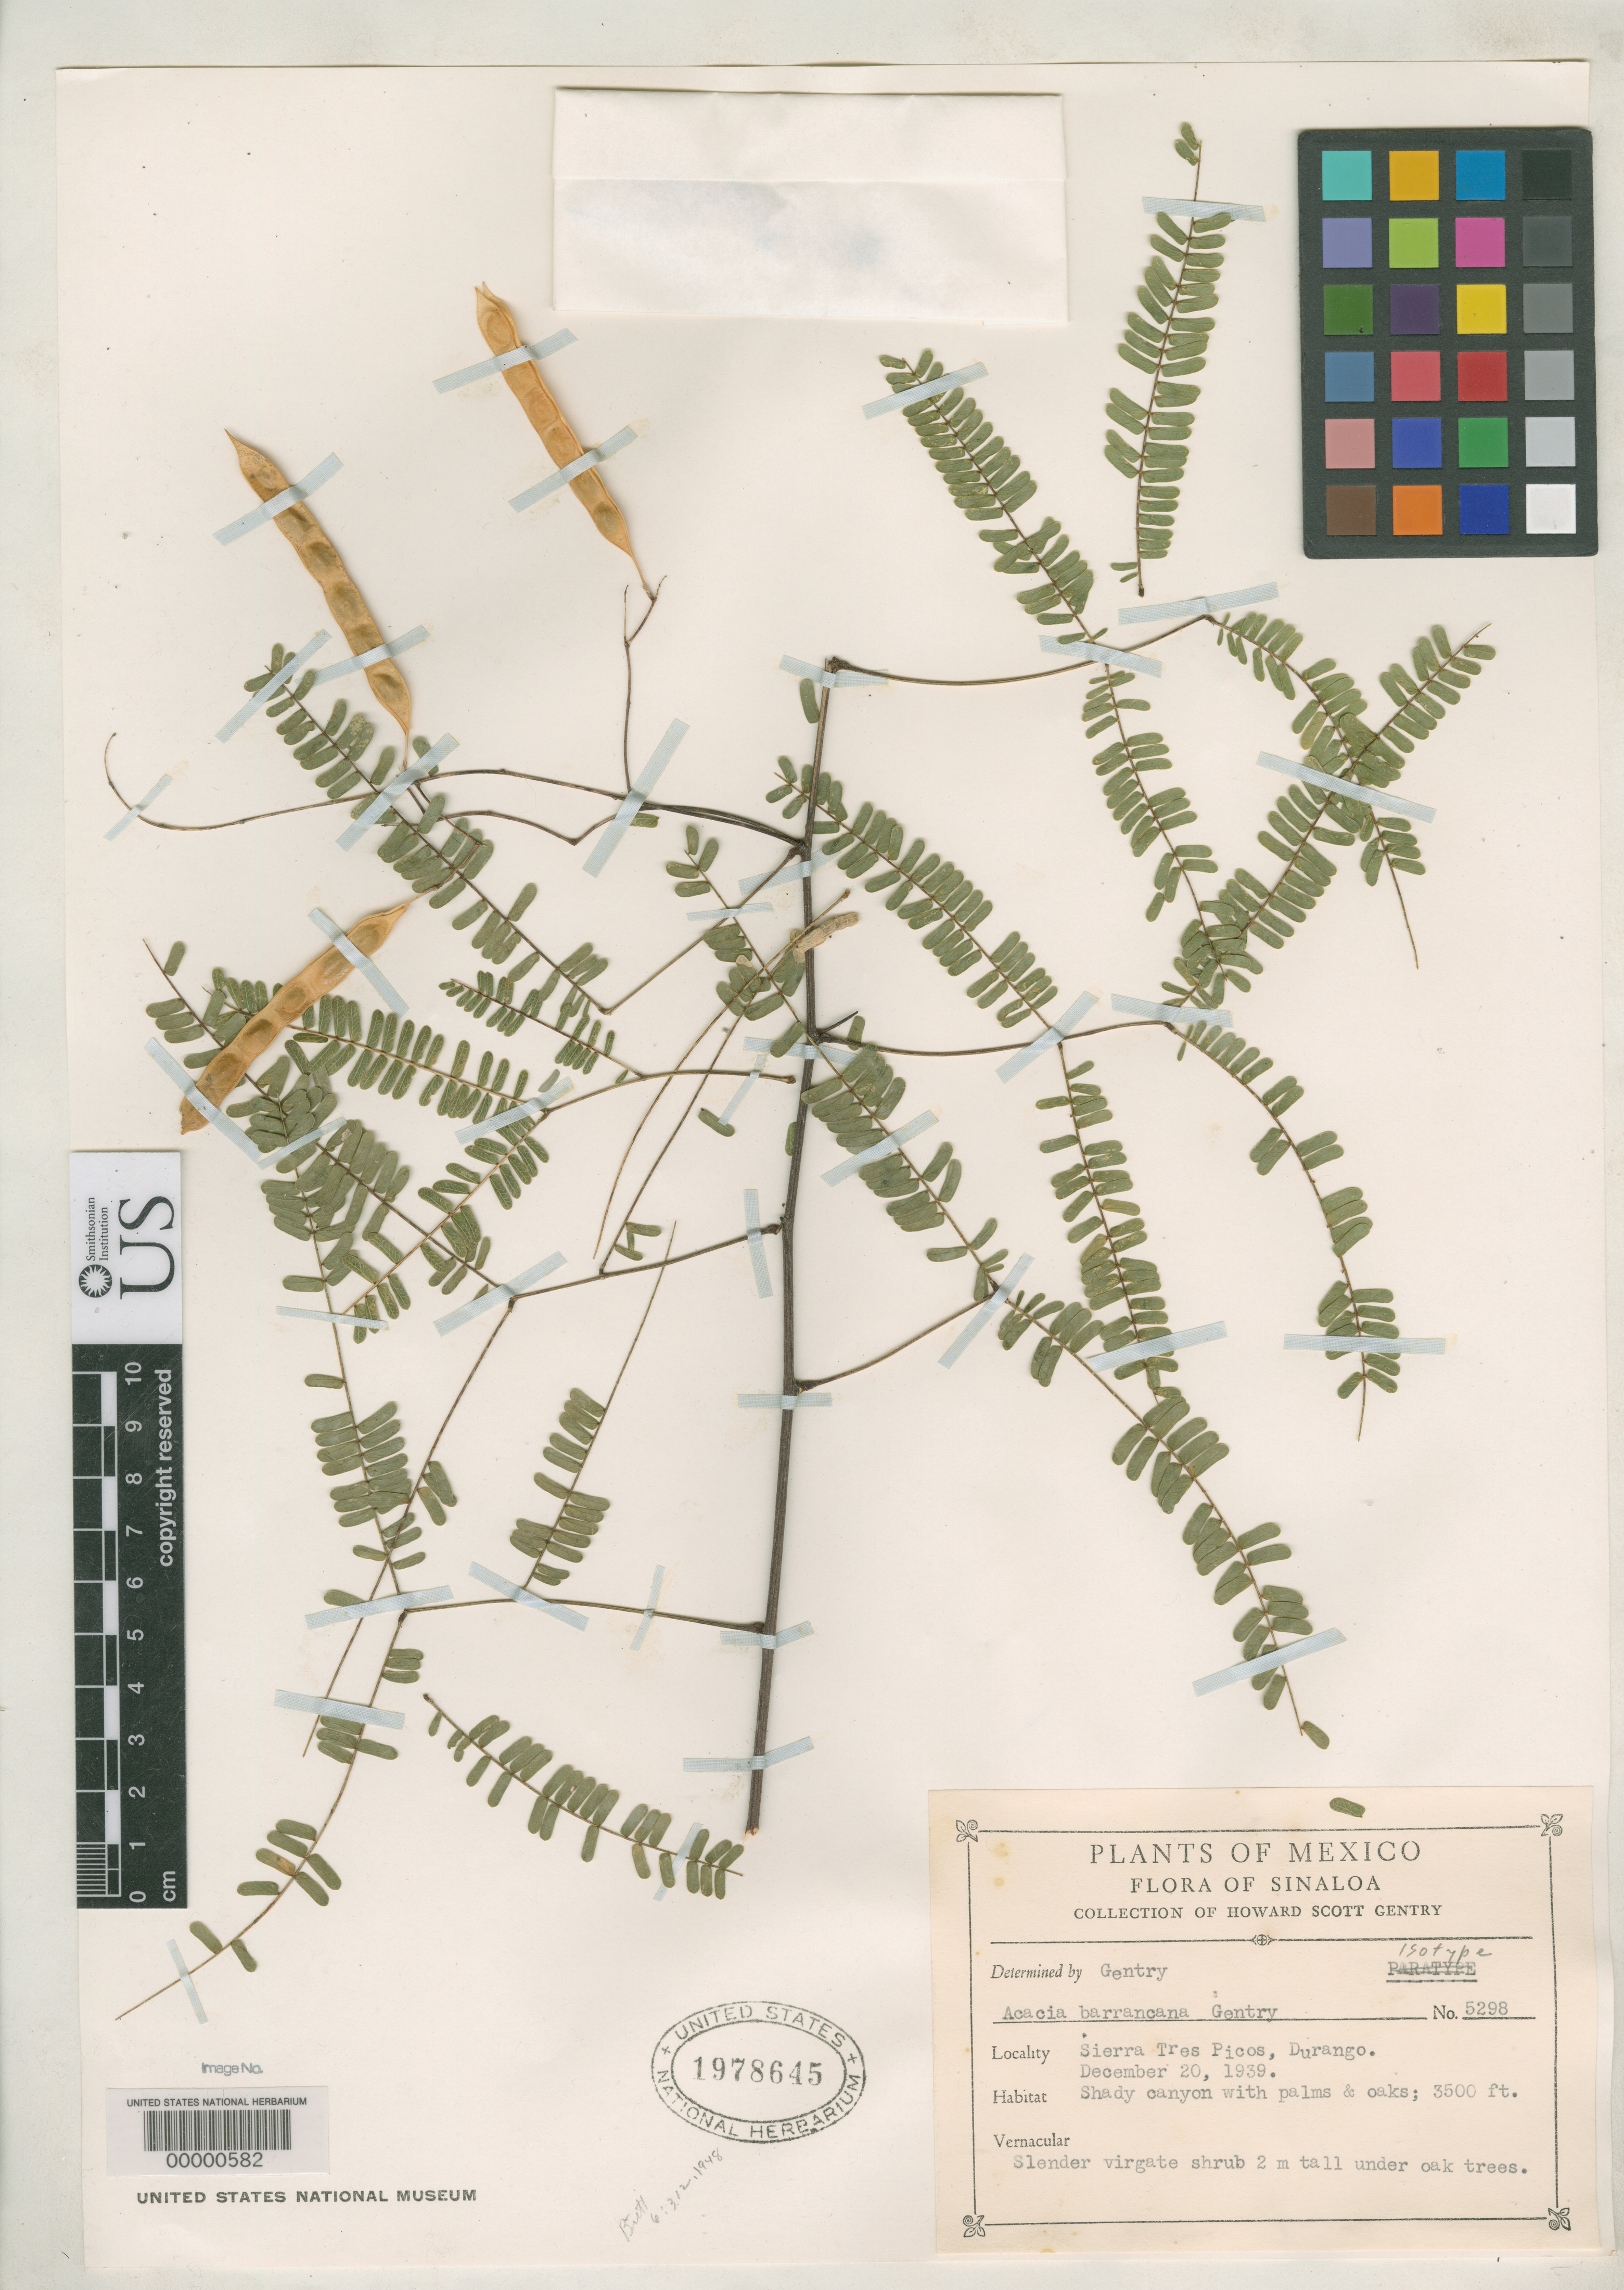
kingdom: Plantae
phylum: Tracheophyta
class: Magnoliopsida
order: Fabales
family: Fabaceae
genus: Acacia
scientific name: Acacia barrancana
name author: Gentry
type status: Isotype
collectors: H. S. Gentry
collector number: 5298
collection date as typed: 20 Dec 1939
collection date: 1939-12-20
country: Mexico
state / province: Durango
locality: Sierra Tres Picos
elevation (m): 1067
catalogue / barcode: US 1978645